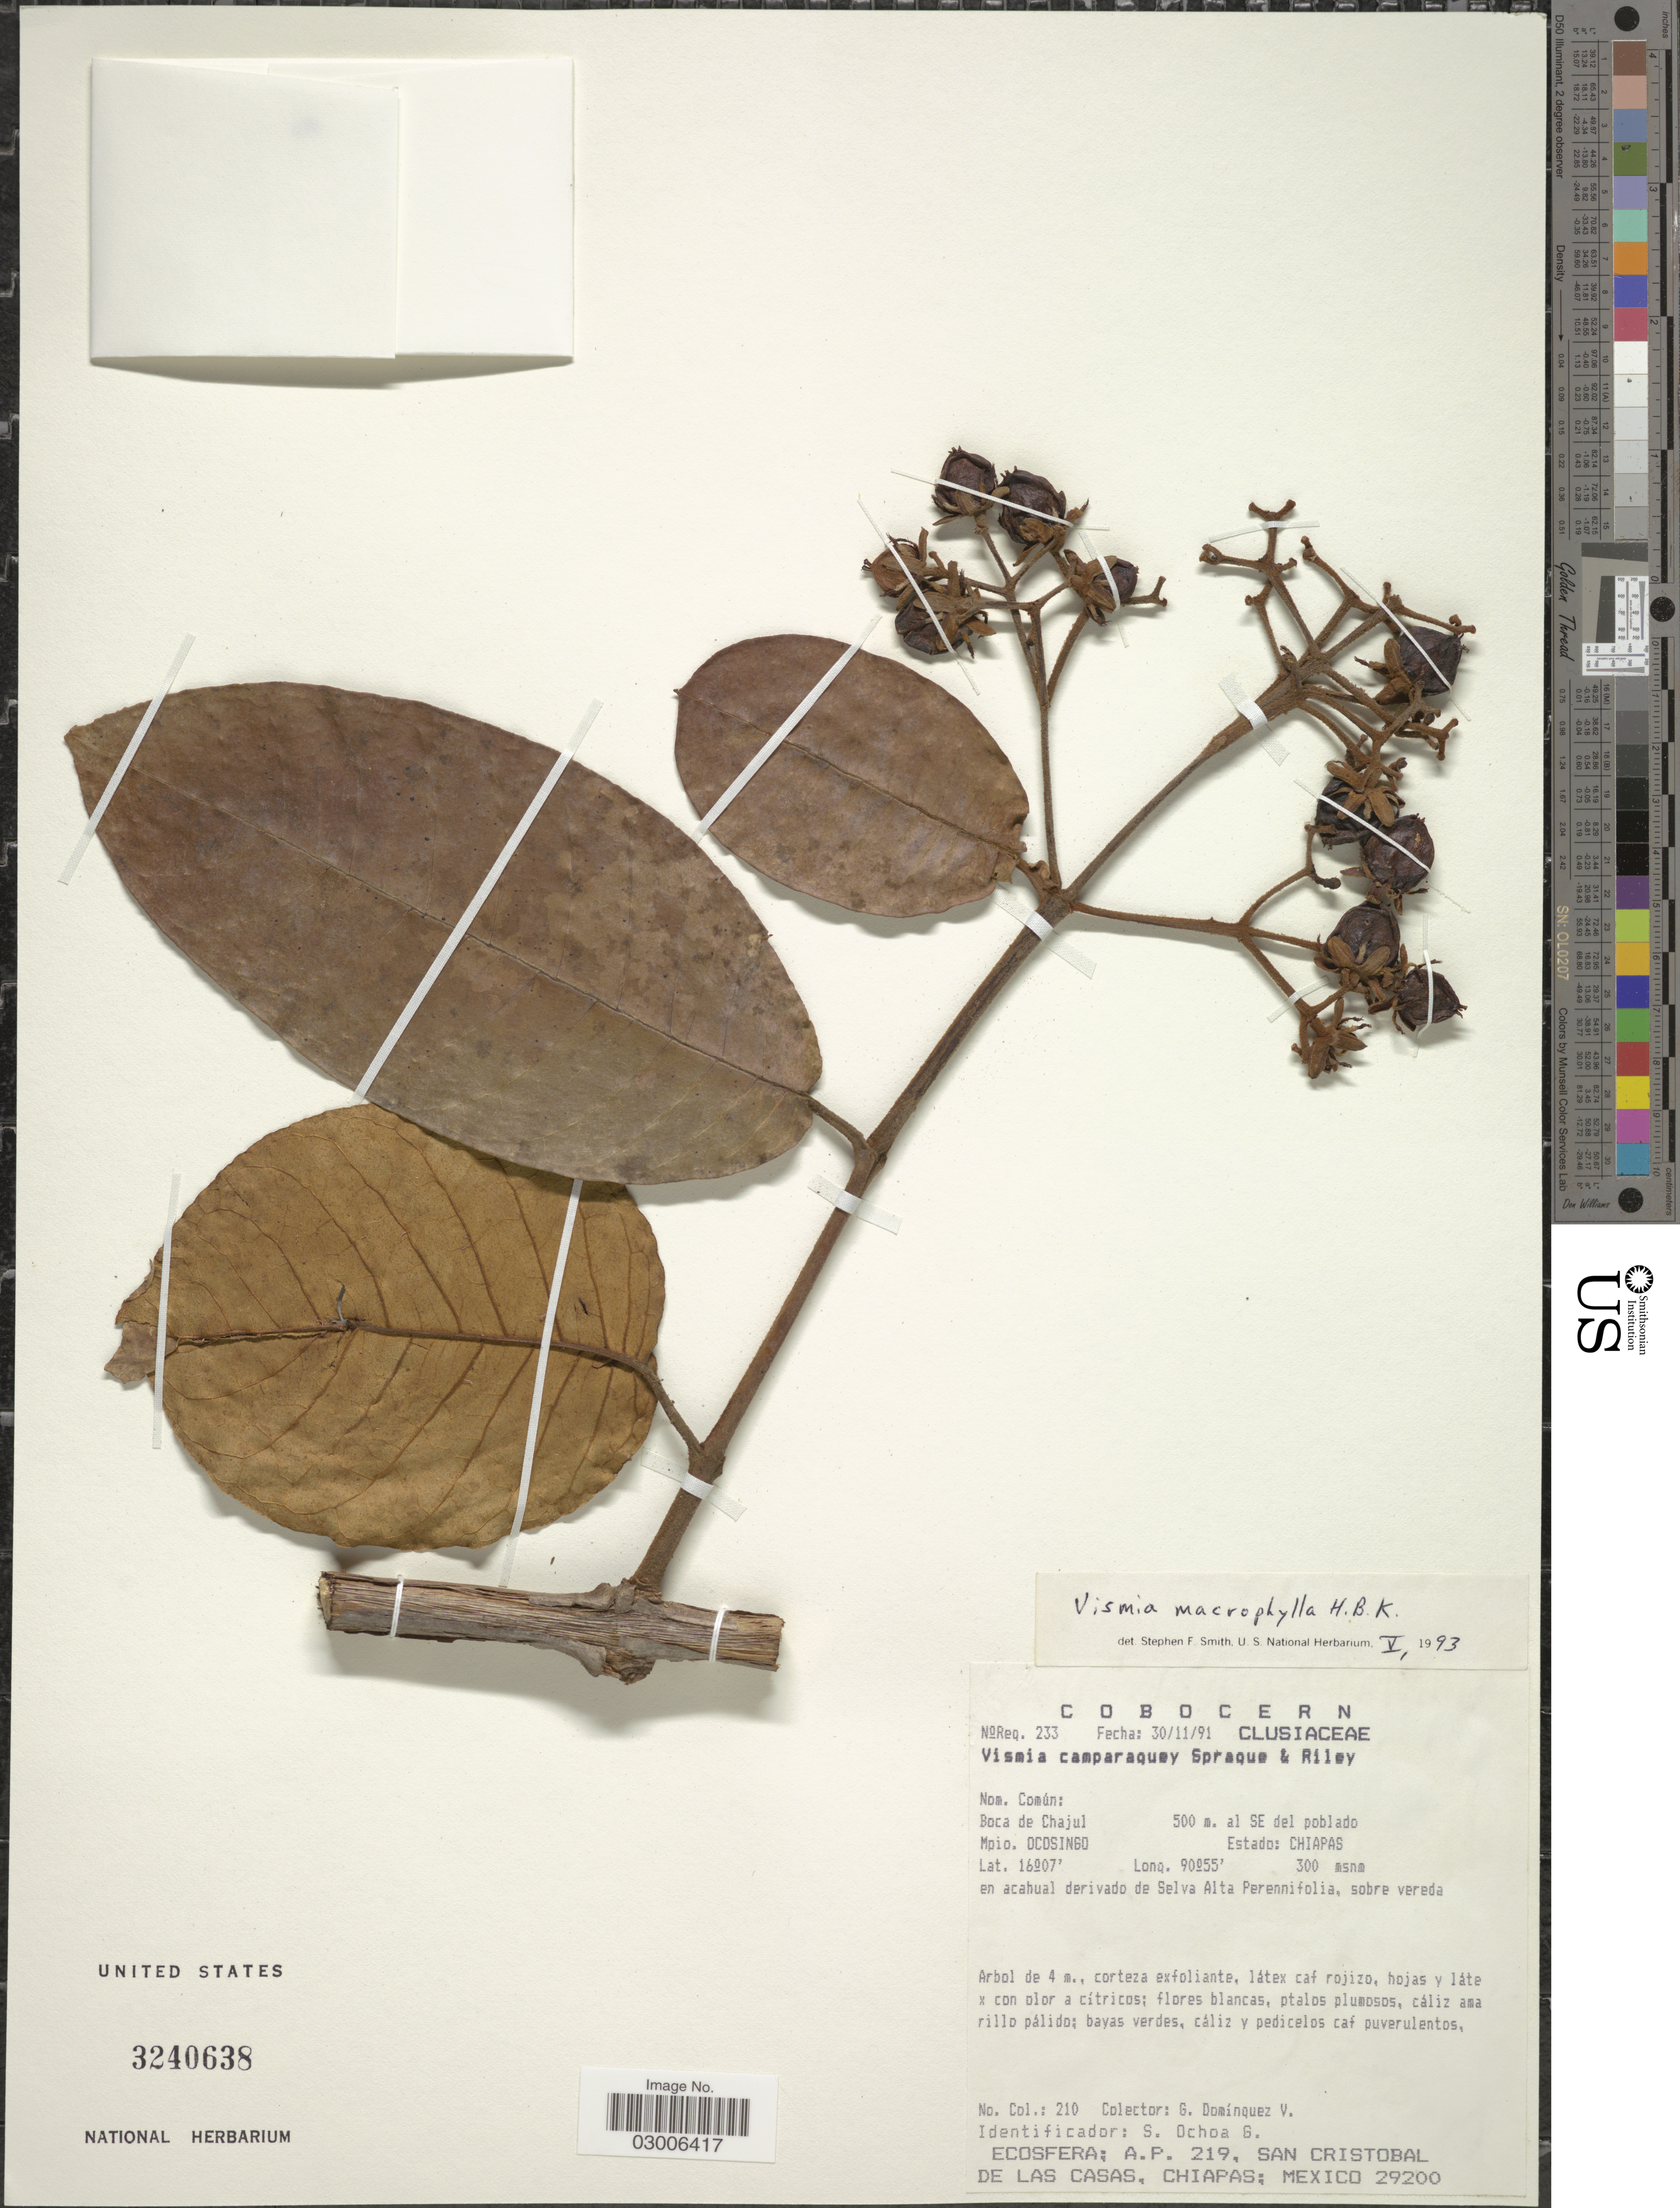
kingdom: Plantae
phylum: Tracheophyta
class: Magnoliopsida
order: Malpighiales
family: Hypericaceae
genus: Vismia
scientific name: Vismia macrophylla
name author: Kunth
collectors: G. Dominquez V.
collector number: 210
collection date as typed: Transcribed d/m/y: 30/11/91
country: Mexico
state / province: Chiapas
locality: Boca de Chajul. 500 m. al SE del poblado. Mpio. Ocosingo.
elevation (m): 300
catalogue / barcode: US 3240638